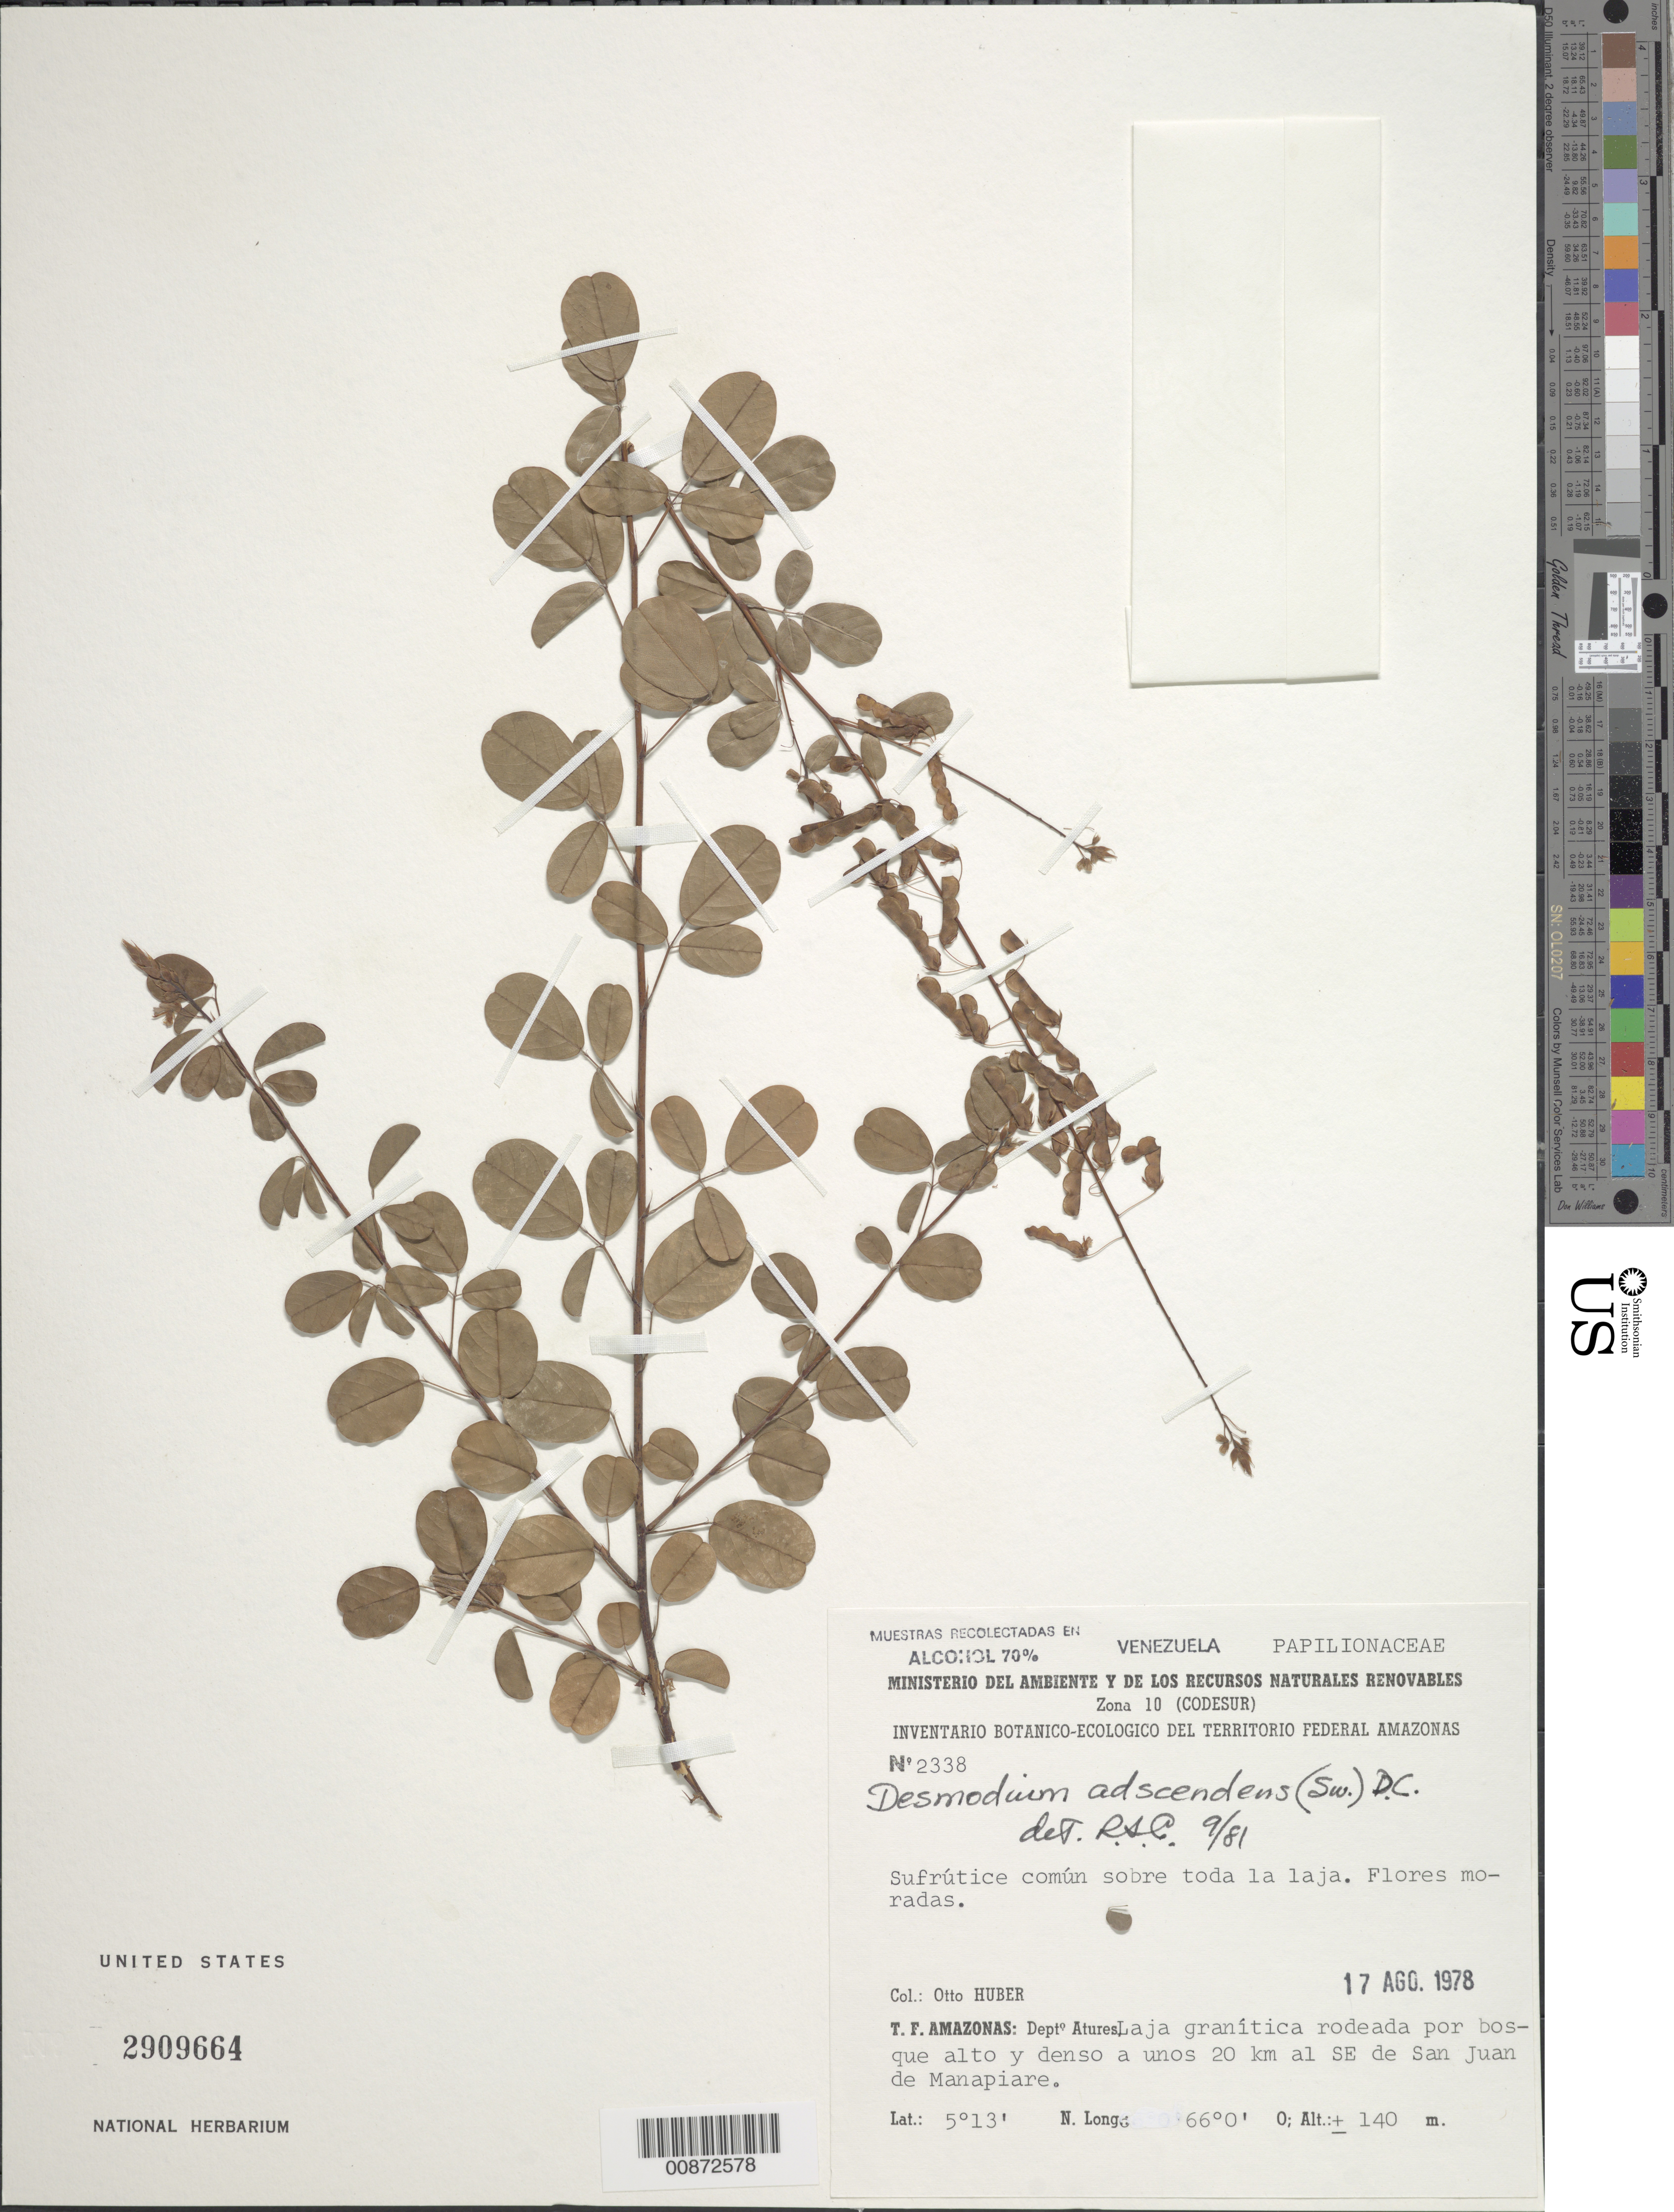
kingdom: Plantae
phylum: Tracheophyta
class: Magnoliopsida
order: Fabales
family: Fabaceae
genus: Grona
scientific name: Grona adscendens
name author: (Sw.) H. Ohashi & K. Ohashi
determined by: Strong, Mark T., (BOT), Smithsonian Institution - National Museum of Natural History (UNITED STATES)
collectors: O. Huber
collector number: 2338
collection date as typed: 17-Aug-78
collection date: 1978-08-17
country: Venezuela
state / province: Amazonas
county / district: Atures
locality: San Juan de Manapiare, 20 km al SE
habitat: Laja granítica rodeada por bosque alto y denso; sobre toda la laja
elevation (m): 140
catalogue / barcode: US 2909664